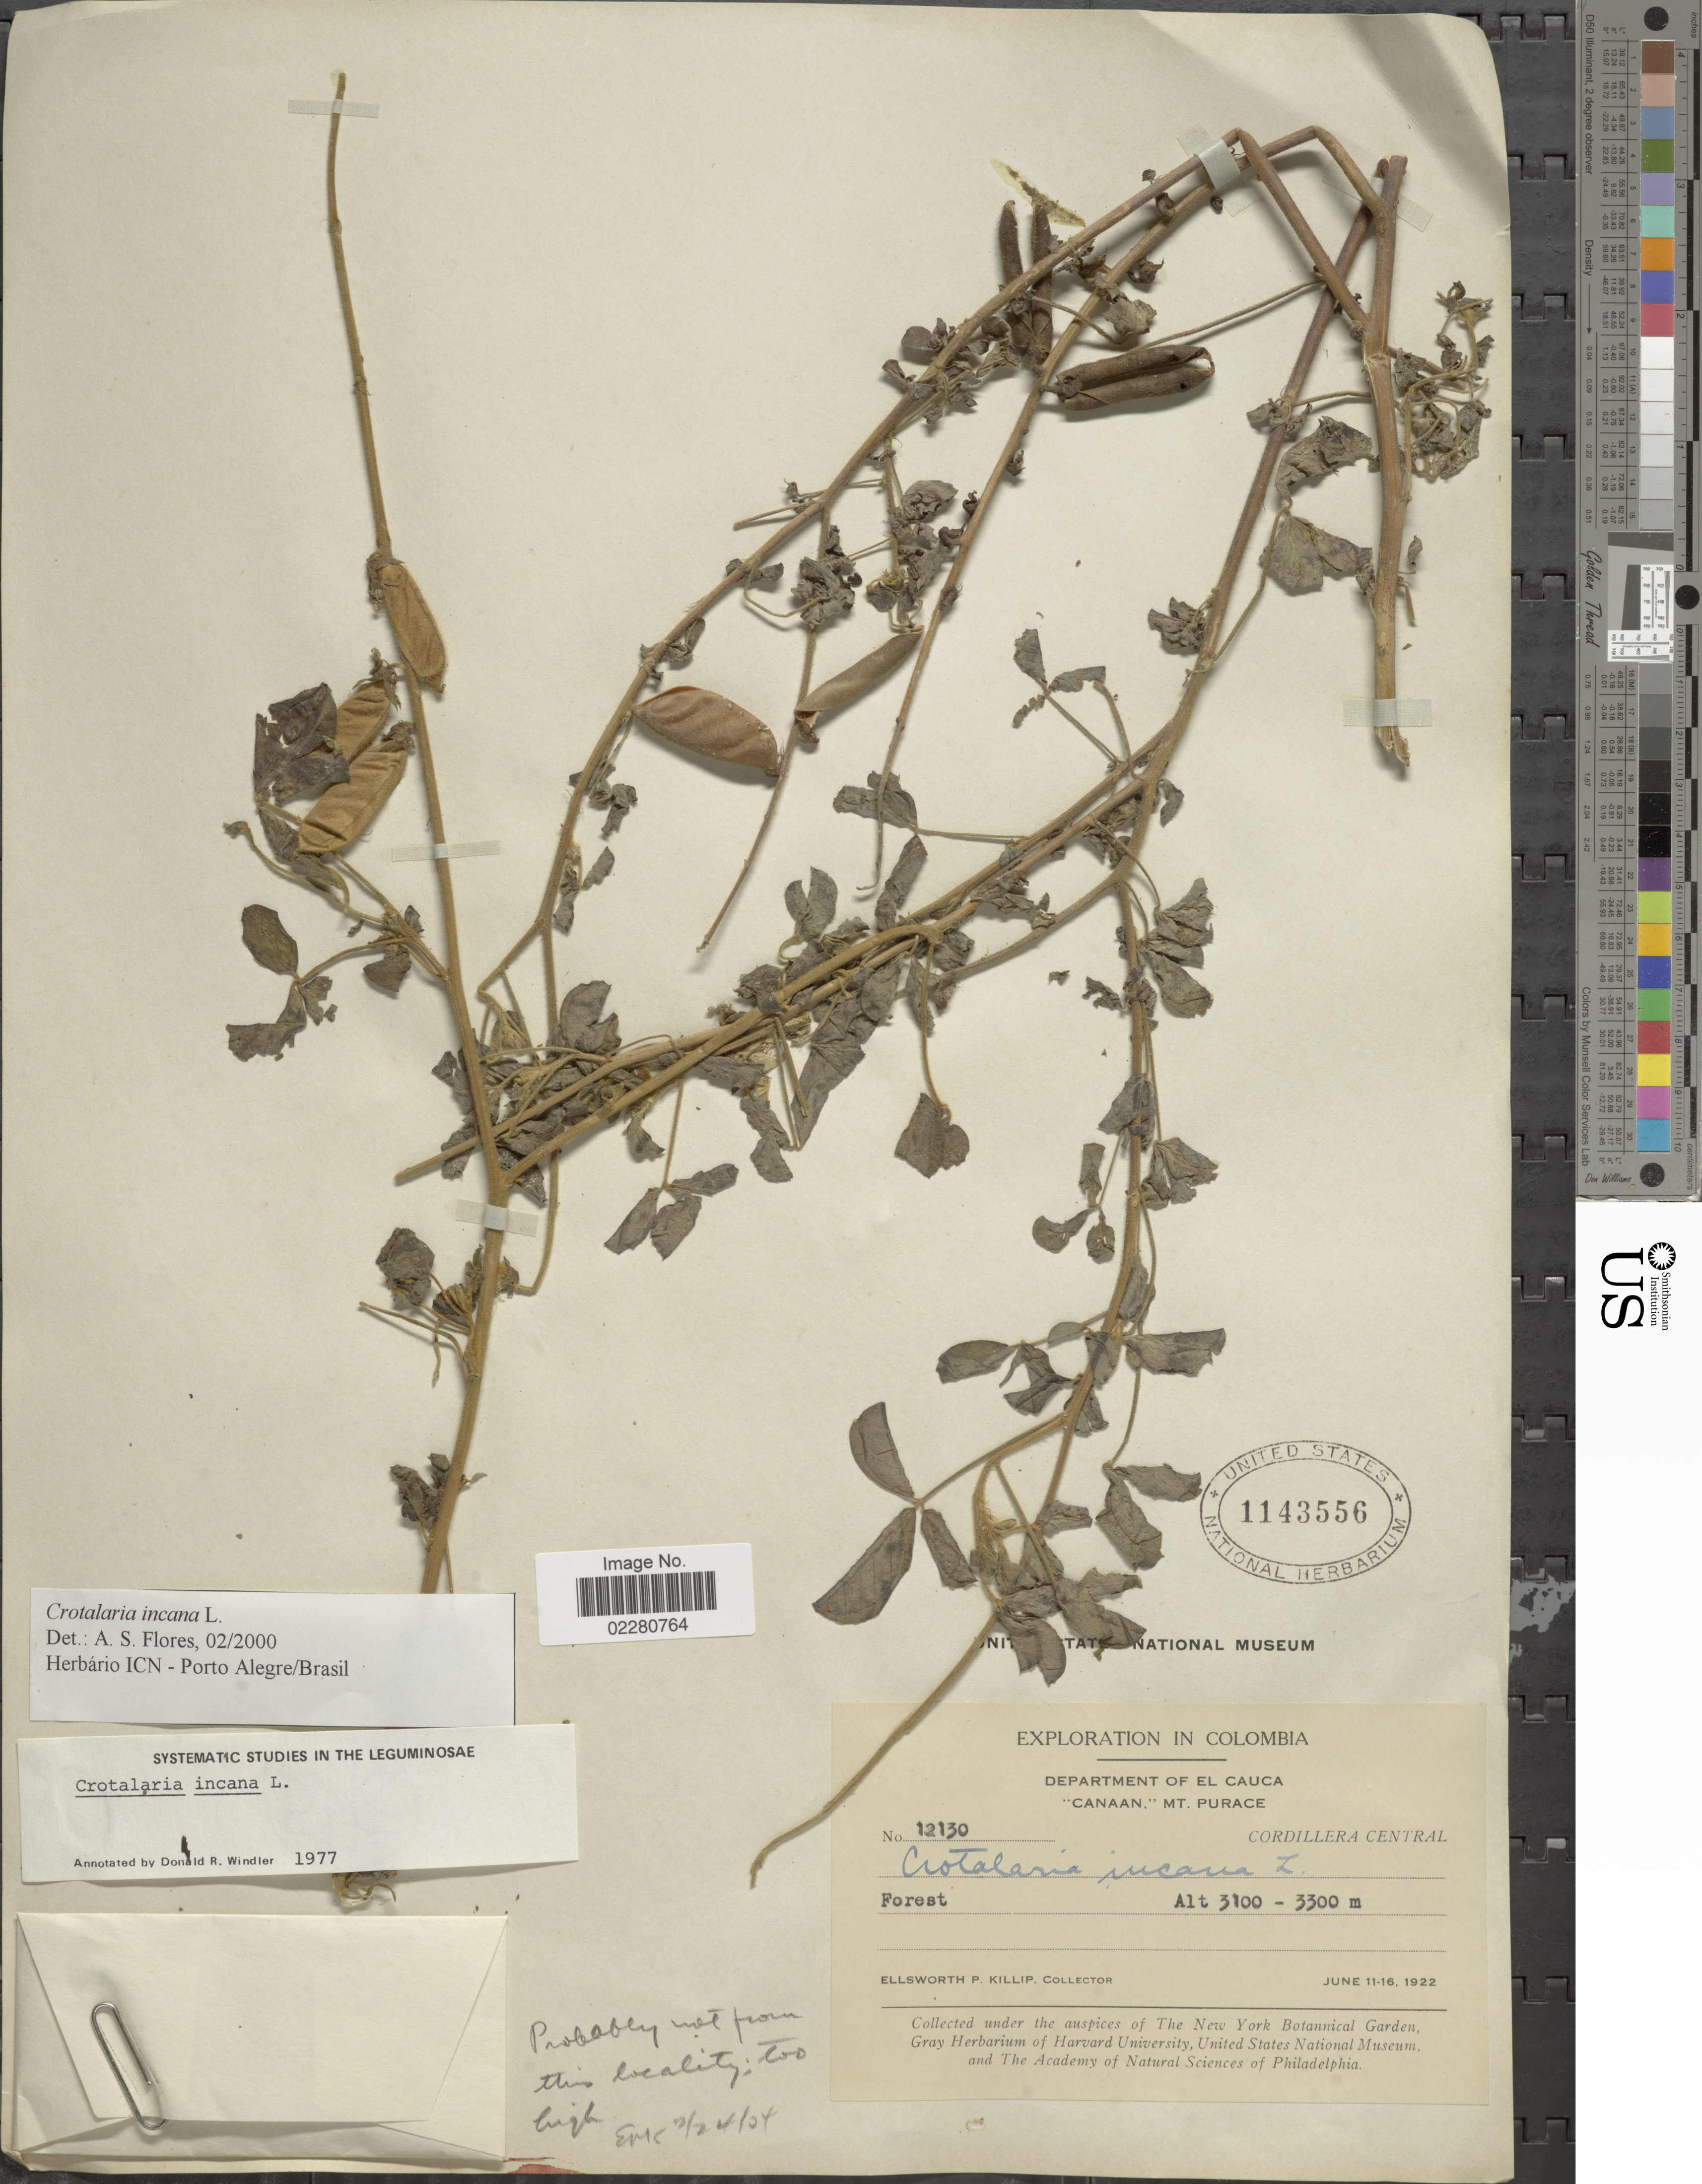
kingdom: Plantae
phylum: Tracheophyta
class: Magnoliopsida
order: Fabales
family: Fabaceae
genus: Crotalaria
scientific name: Crotalaria incana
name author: L.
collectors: E. P. Killip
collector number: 12130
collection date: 1922-06-11/1922-06-16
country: Colombia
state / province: Cauca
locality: Department of El Cauca. "Canaan", Mt. Purace. Cordillera Central. Forest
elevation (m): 3100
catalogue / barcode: US 1143556